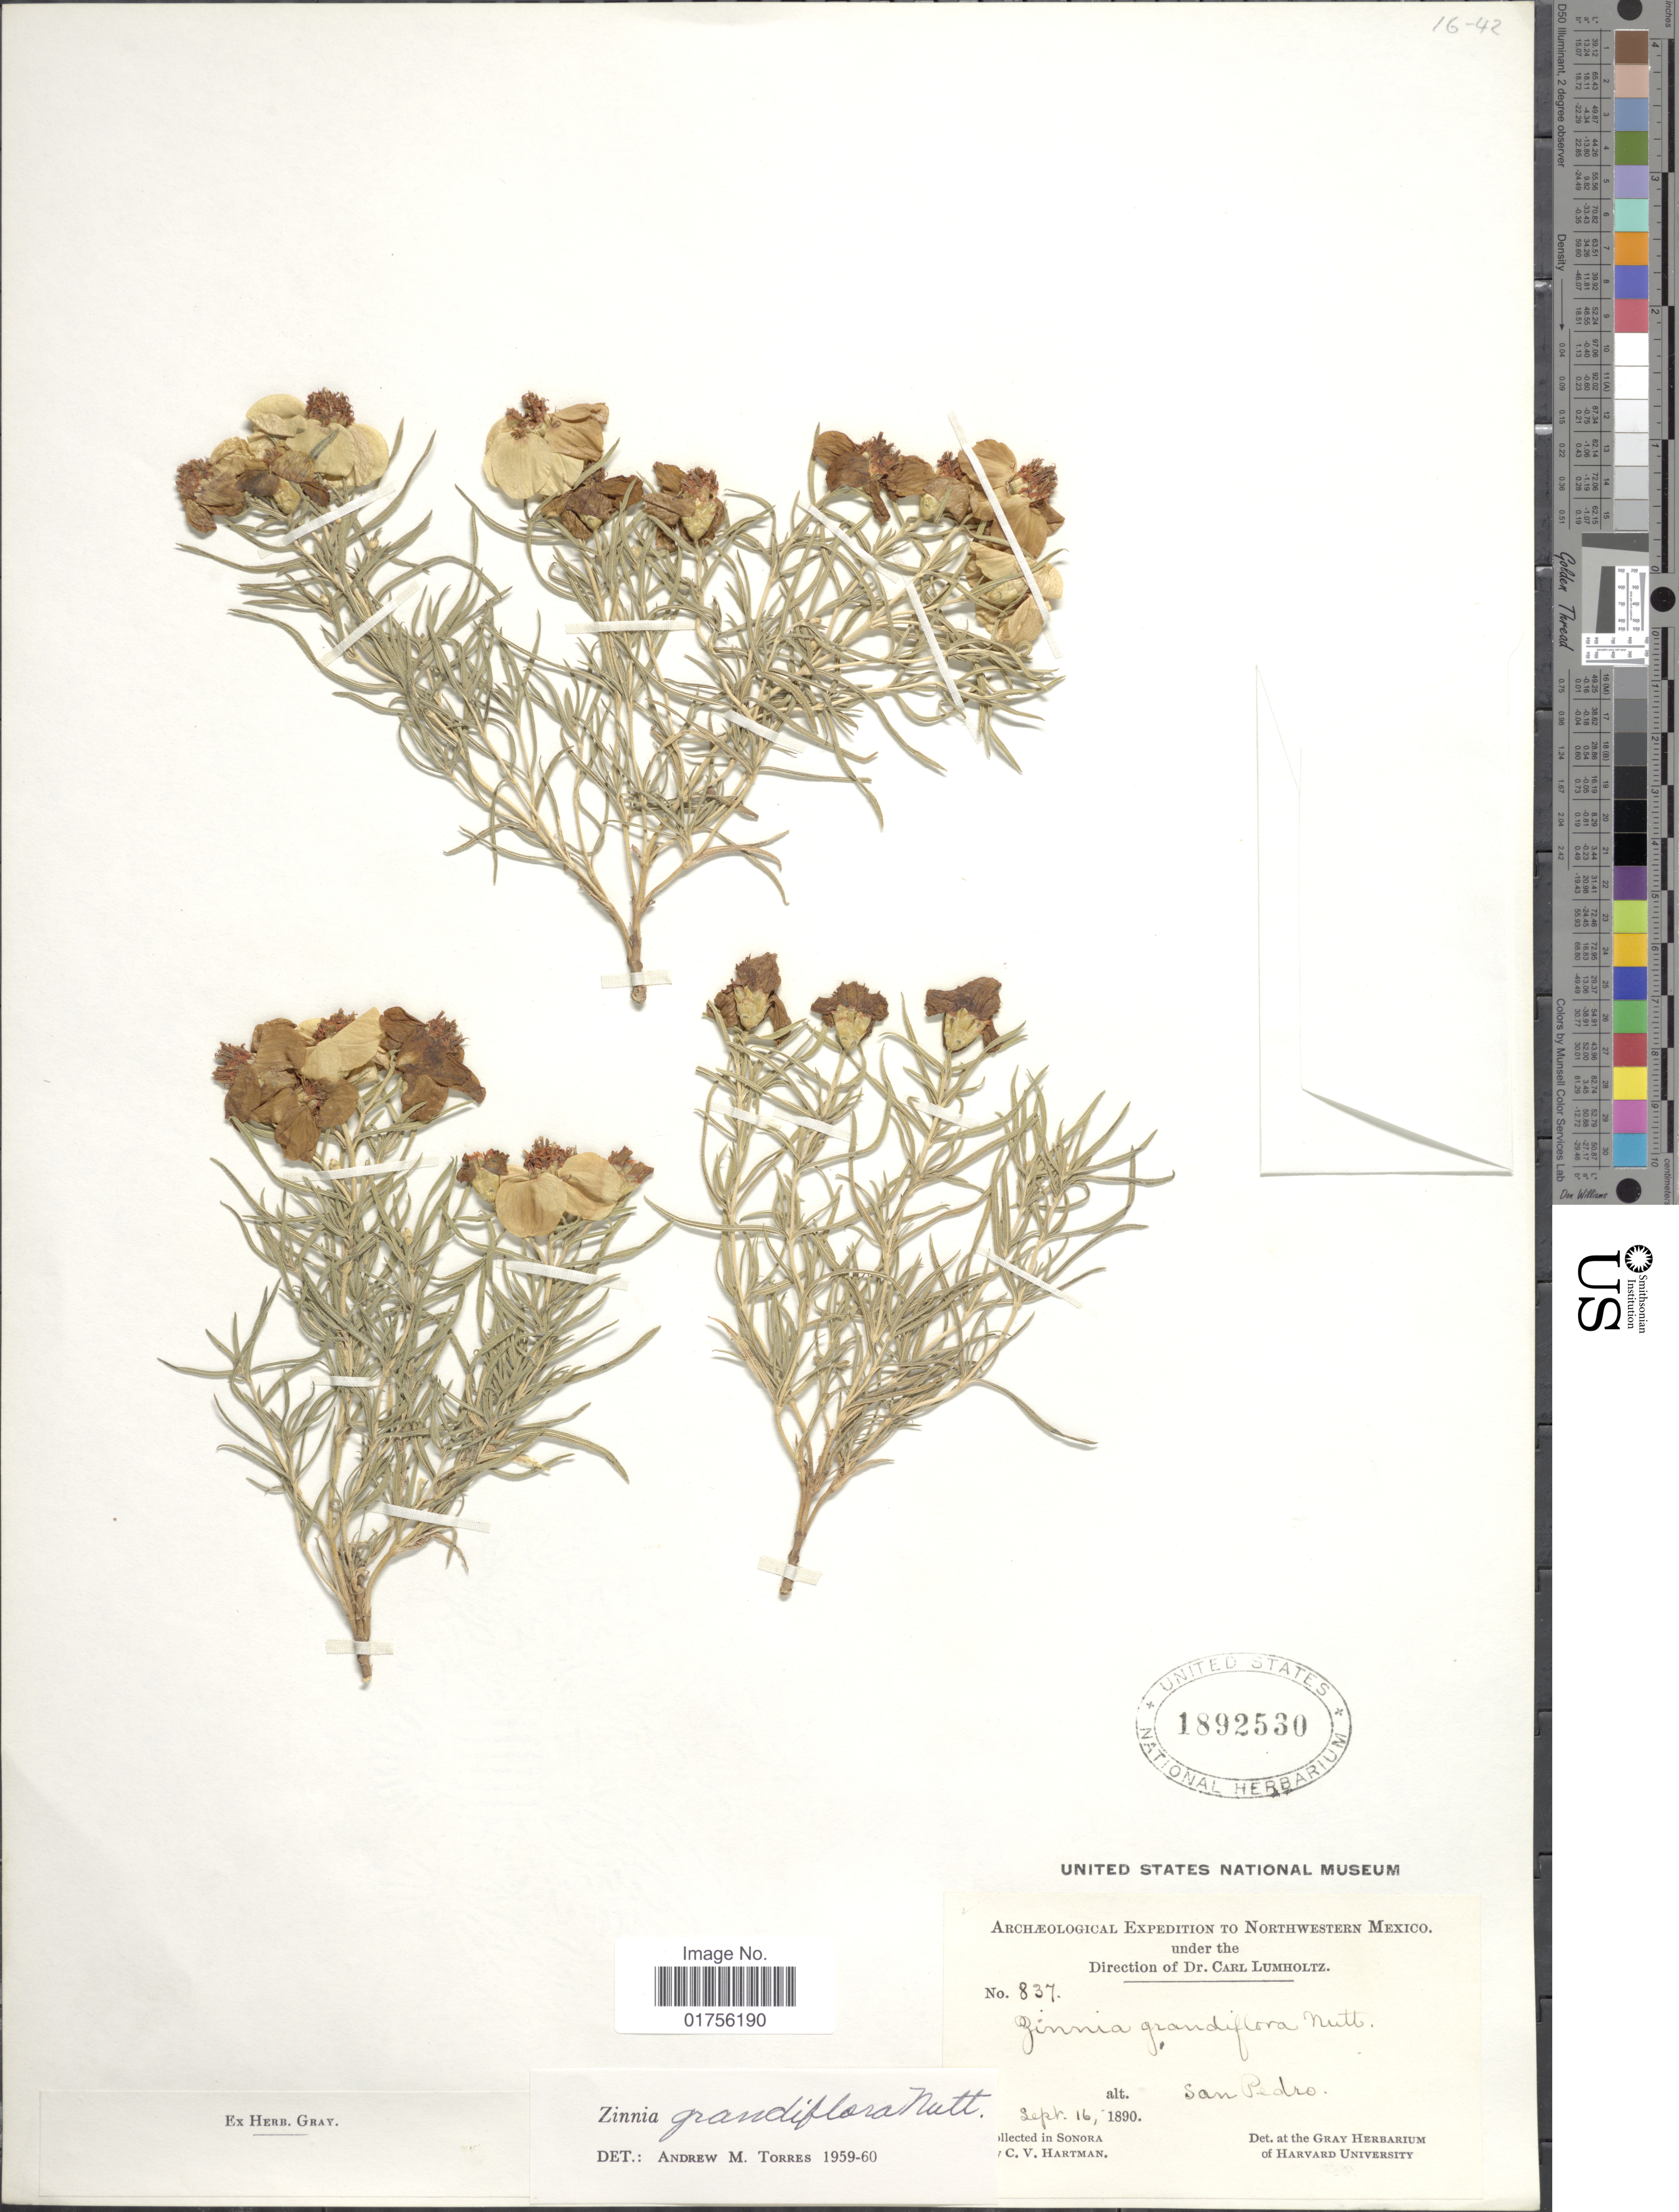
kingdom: Plantae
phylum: Tracheophyta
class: Magnoliopsida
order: Asterales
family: Asteraceae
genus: Zinnia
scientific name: Zinnia grandiflora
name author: Nutt.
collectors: C. V. Hartman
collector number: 837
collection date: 1890-09-16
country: Mexico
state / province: Sonora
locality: Northwestern Mexico, San Pedro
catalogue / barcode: US 1892530